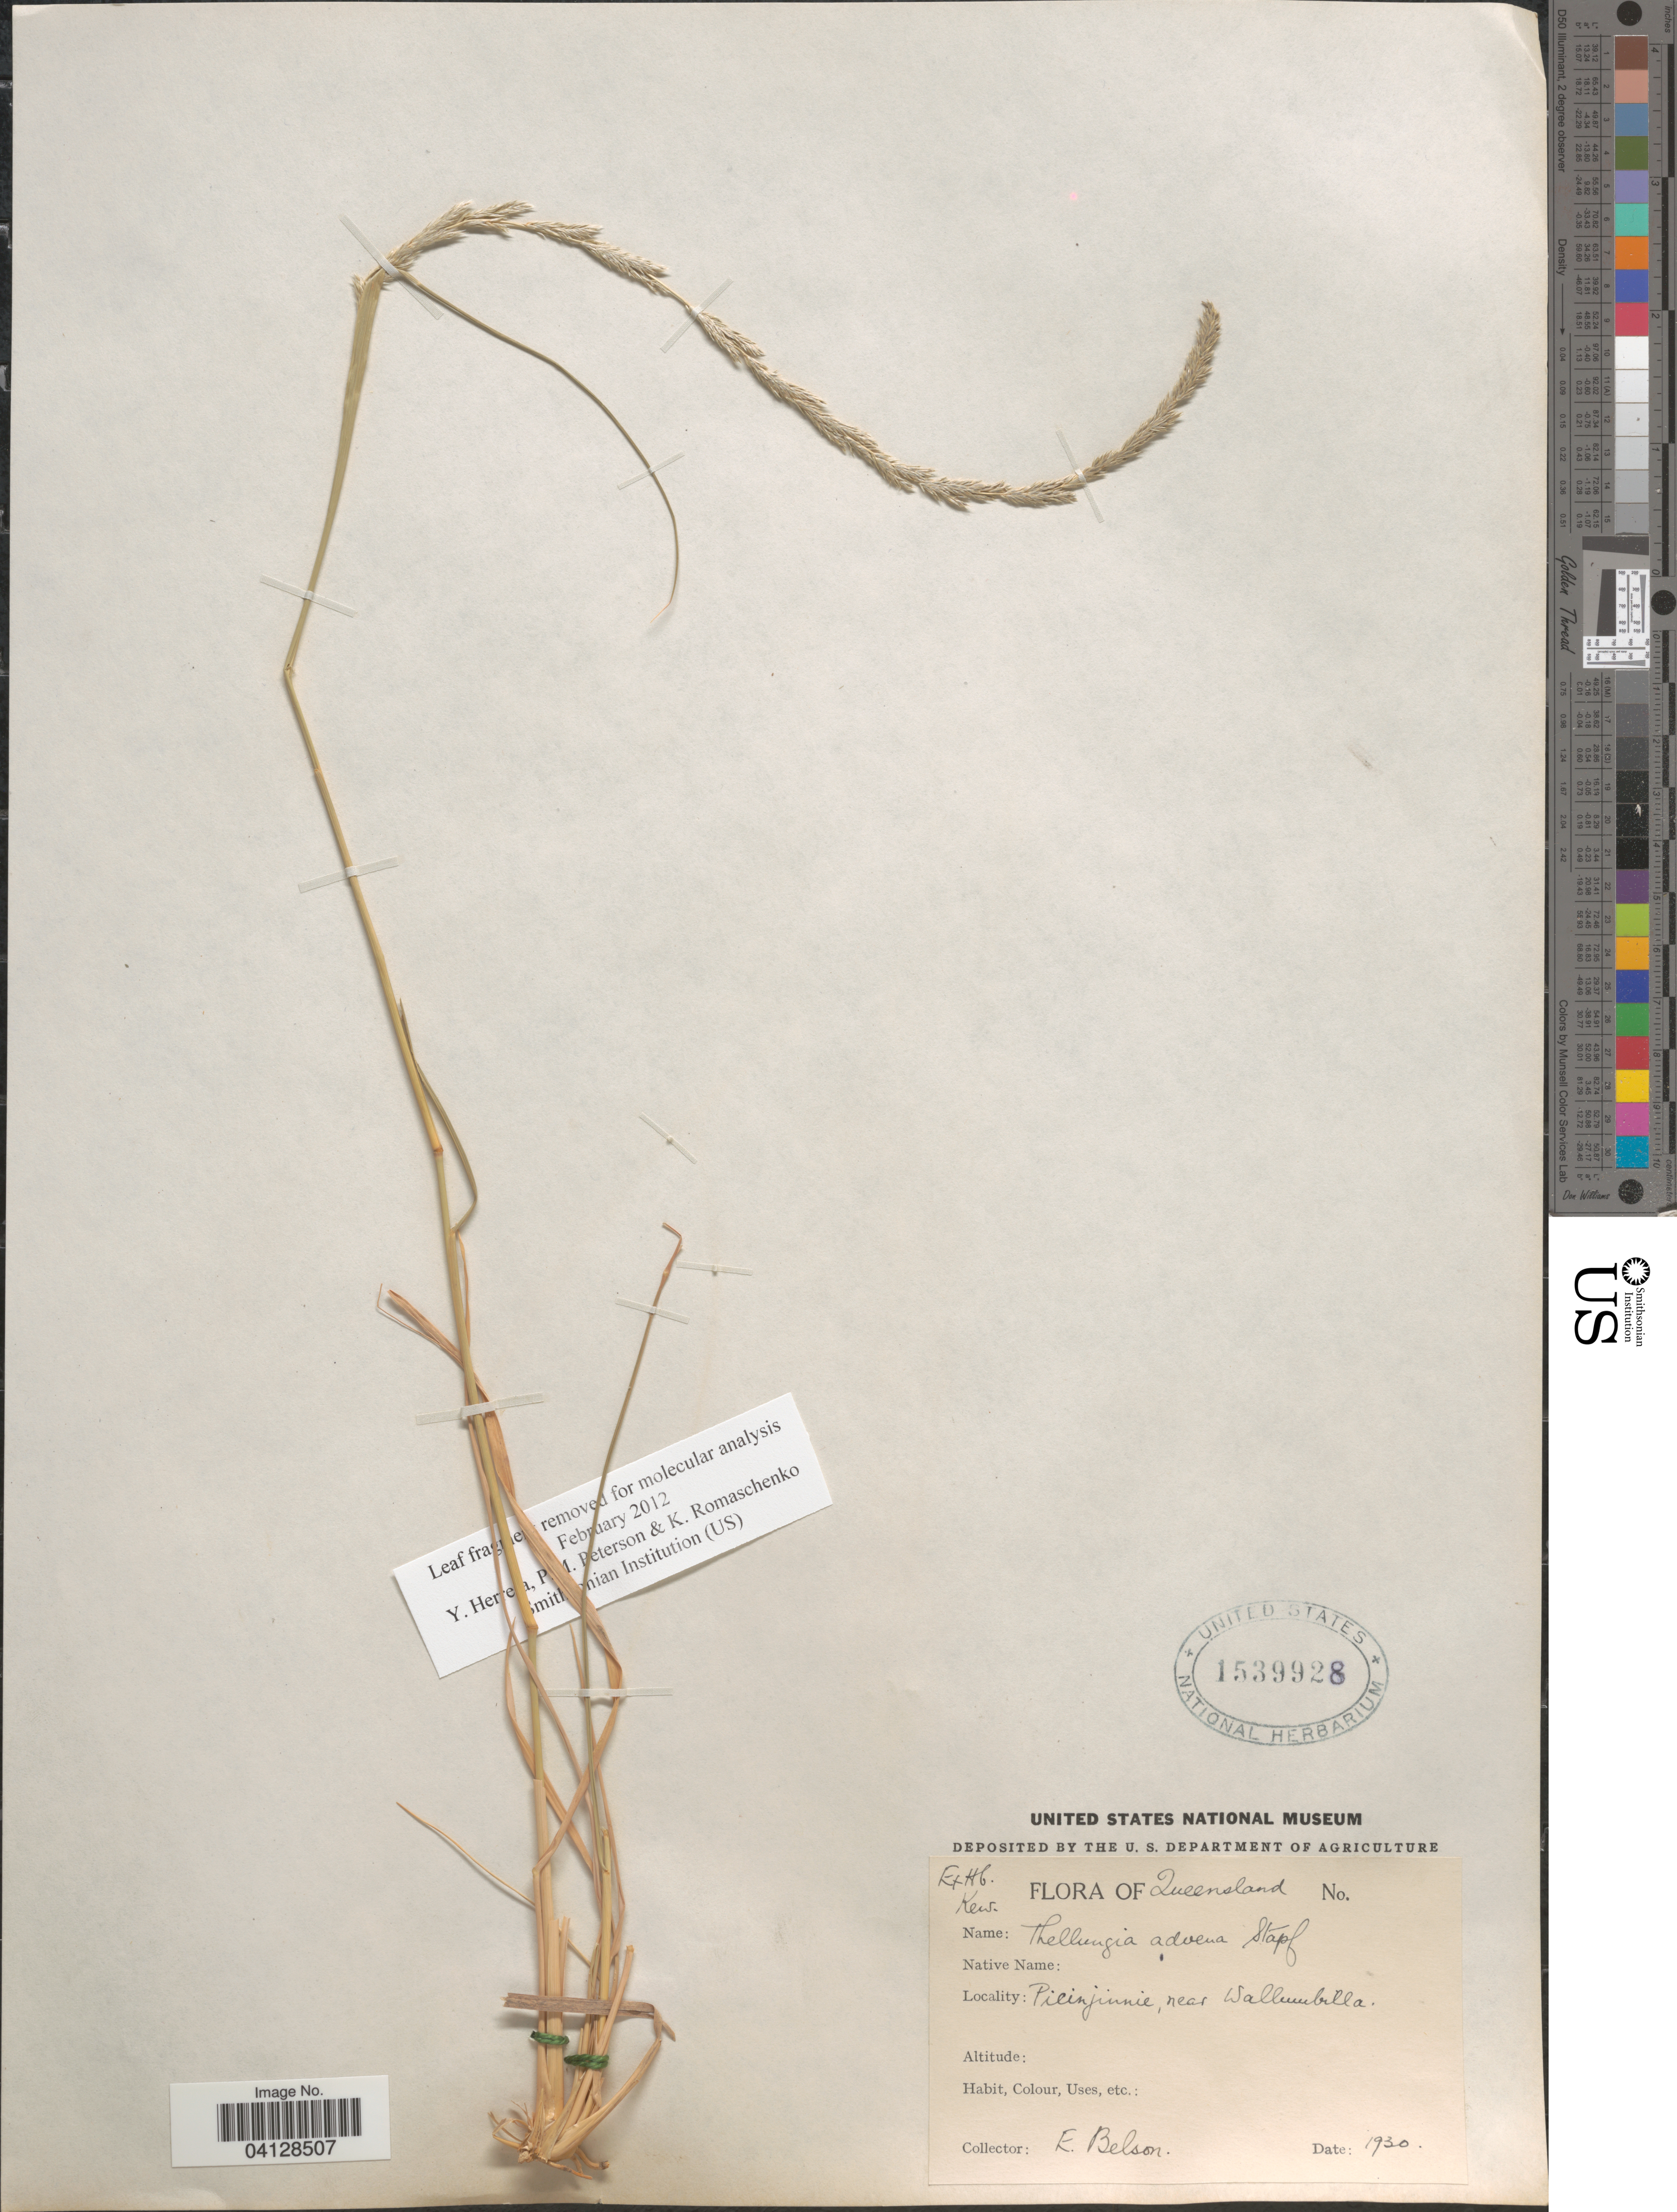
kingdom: Plantae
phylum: Tracheophyta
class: Liliopsida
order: Poales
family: Poaceae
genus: Thellungia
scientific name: Thellungia advena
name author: Stapf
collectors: E. Belson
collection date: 1930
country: Australia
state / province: Queensland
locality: Pilinjinnie [interpreted], near Wallumbilla.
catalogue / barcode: US 1539928